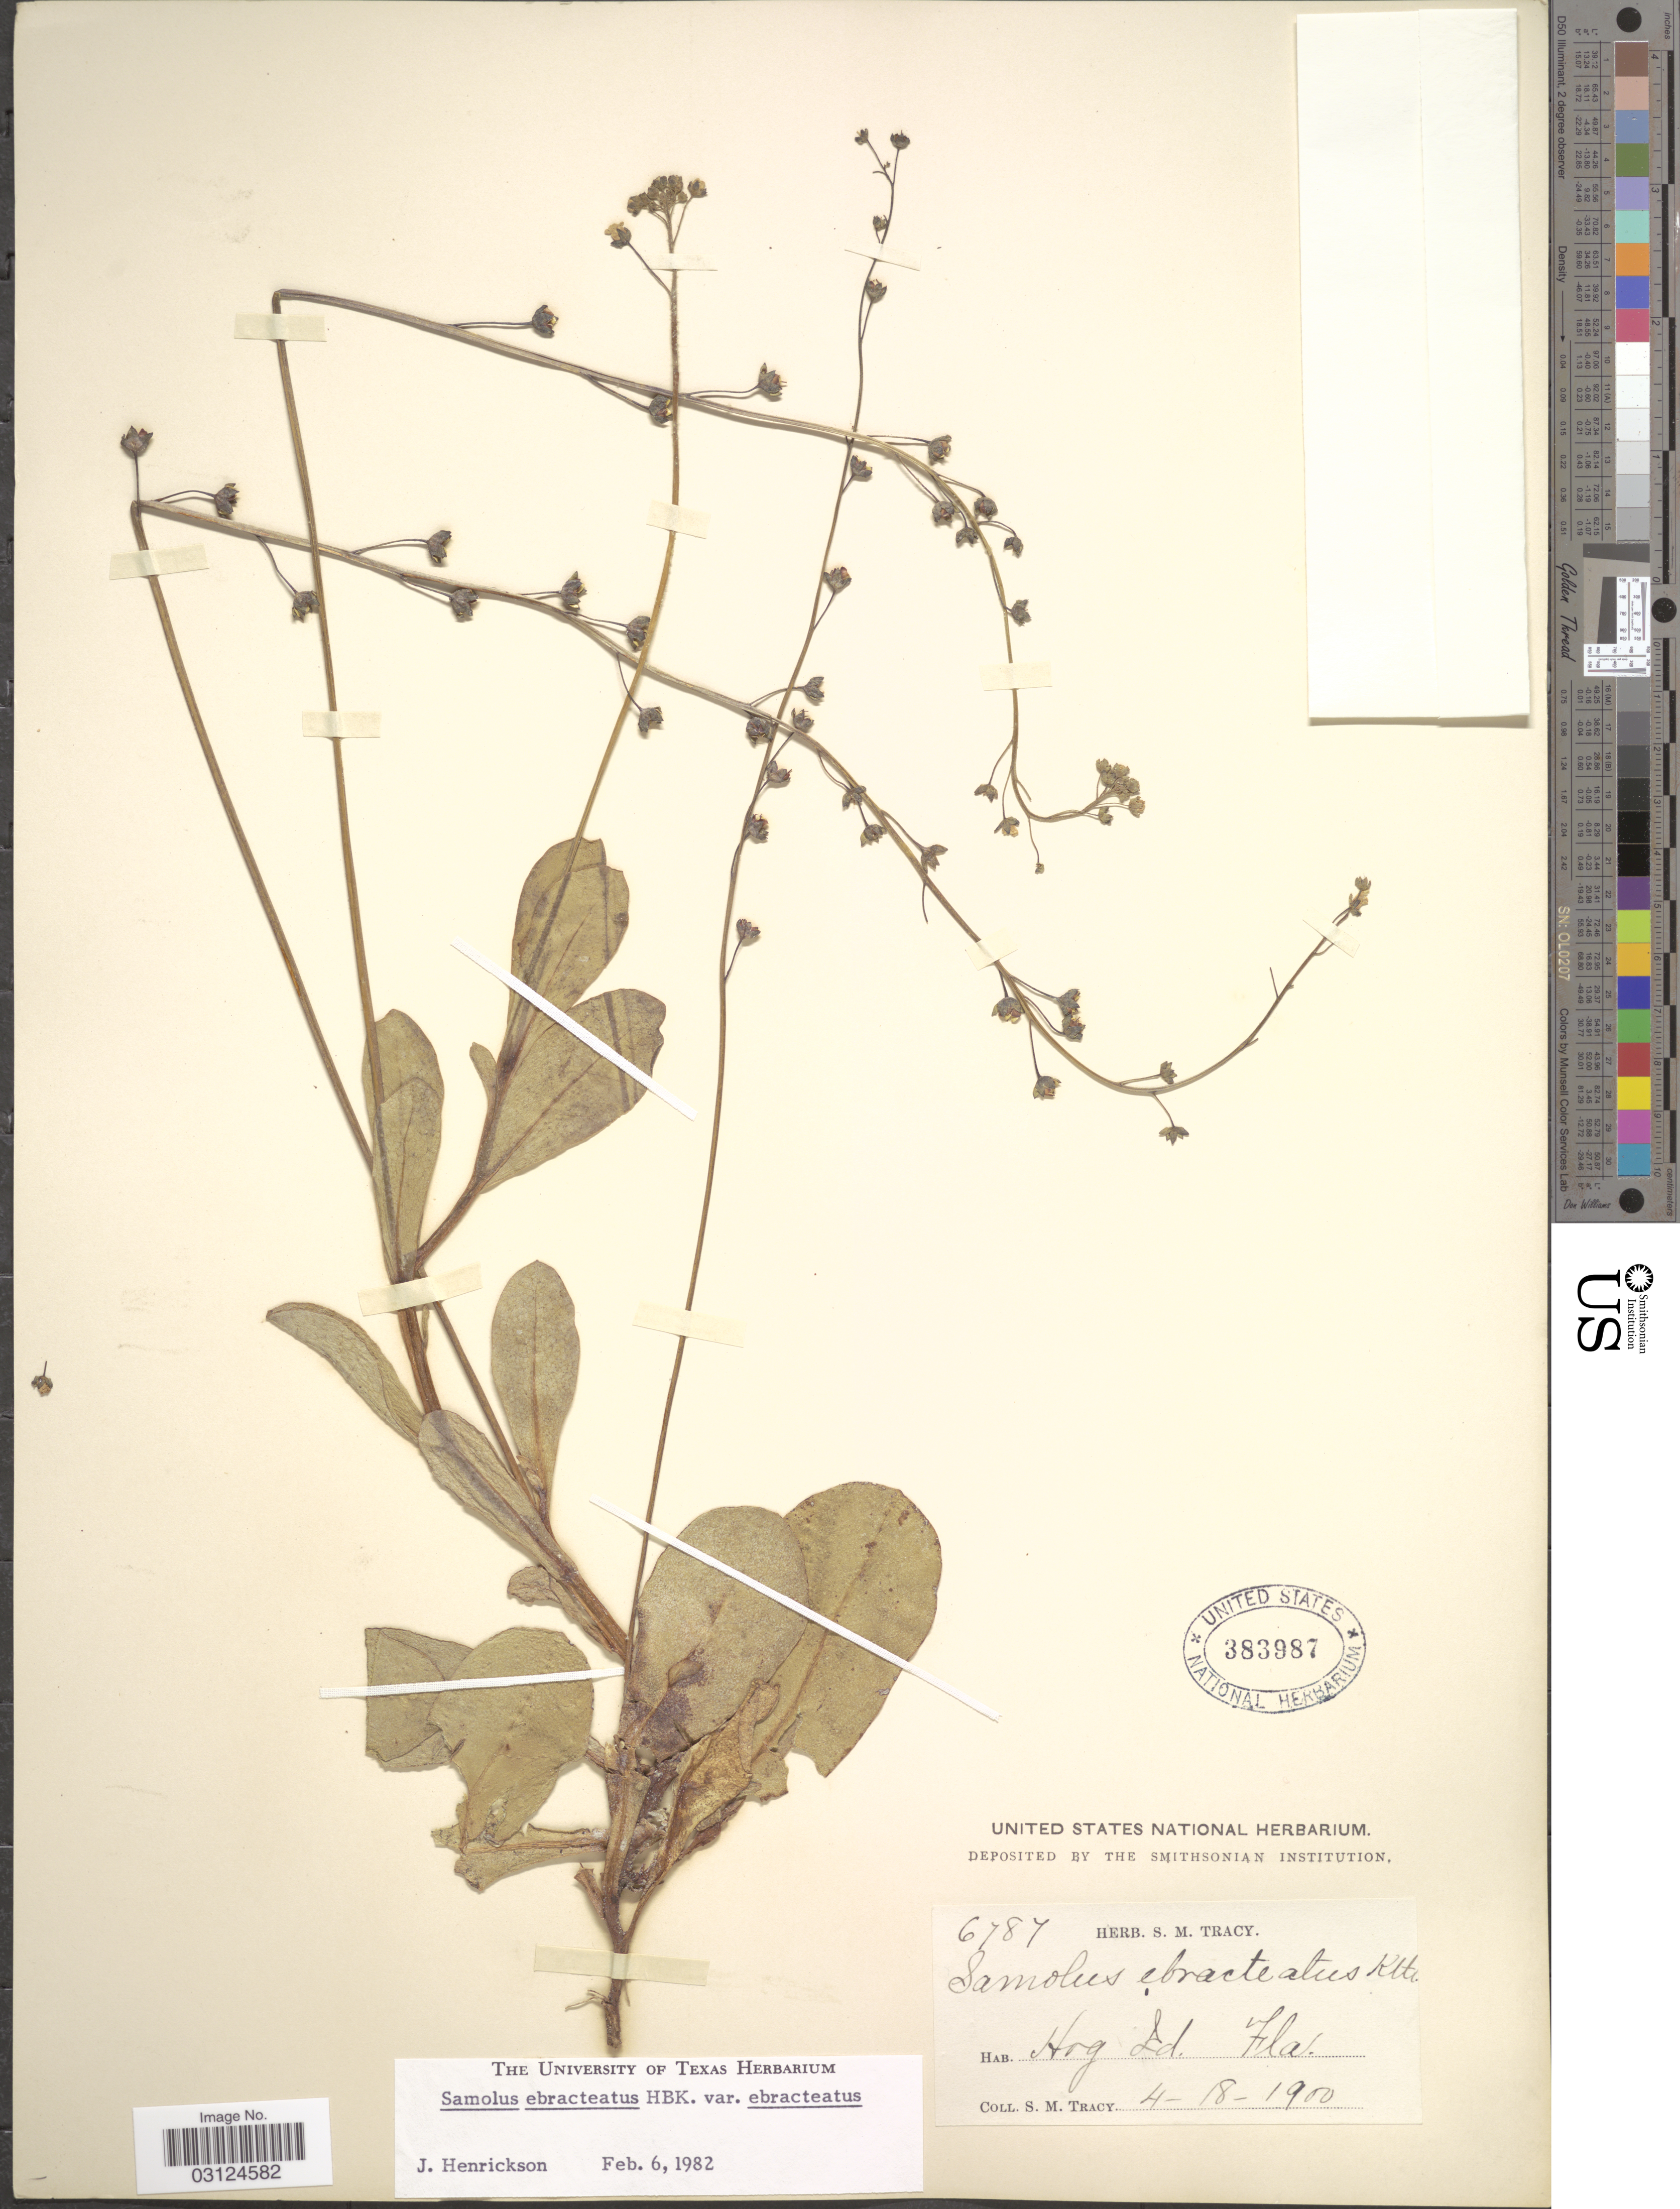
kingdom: Plantae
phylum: Tracheophyta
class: Magnoliopsida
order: Ericales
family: Primulaceae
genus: Samolus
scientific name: Samolus ebracteatus subsp. ebracteatus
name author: Kunth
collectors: S. M. Tracy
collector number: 6787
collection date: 1900-04-18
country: United States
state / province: Florida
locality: Hog Id.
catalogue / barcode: US 383987